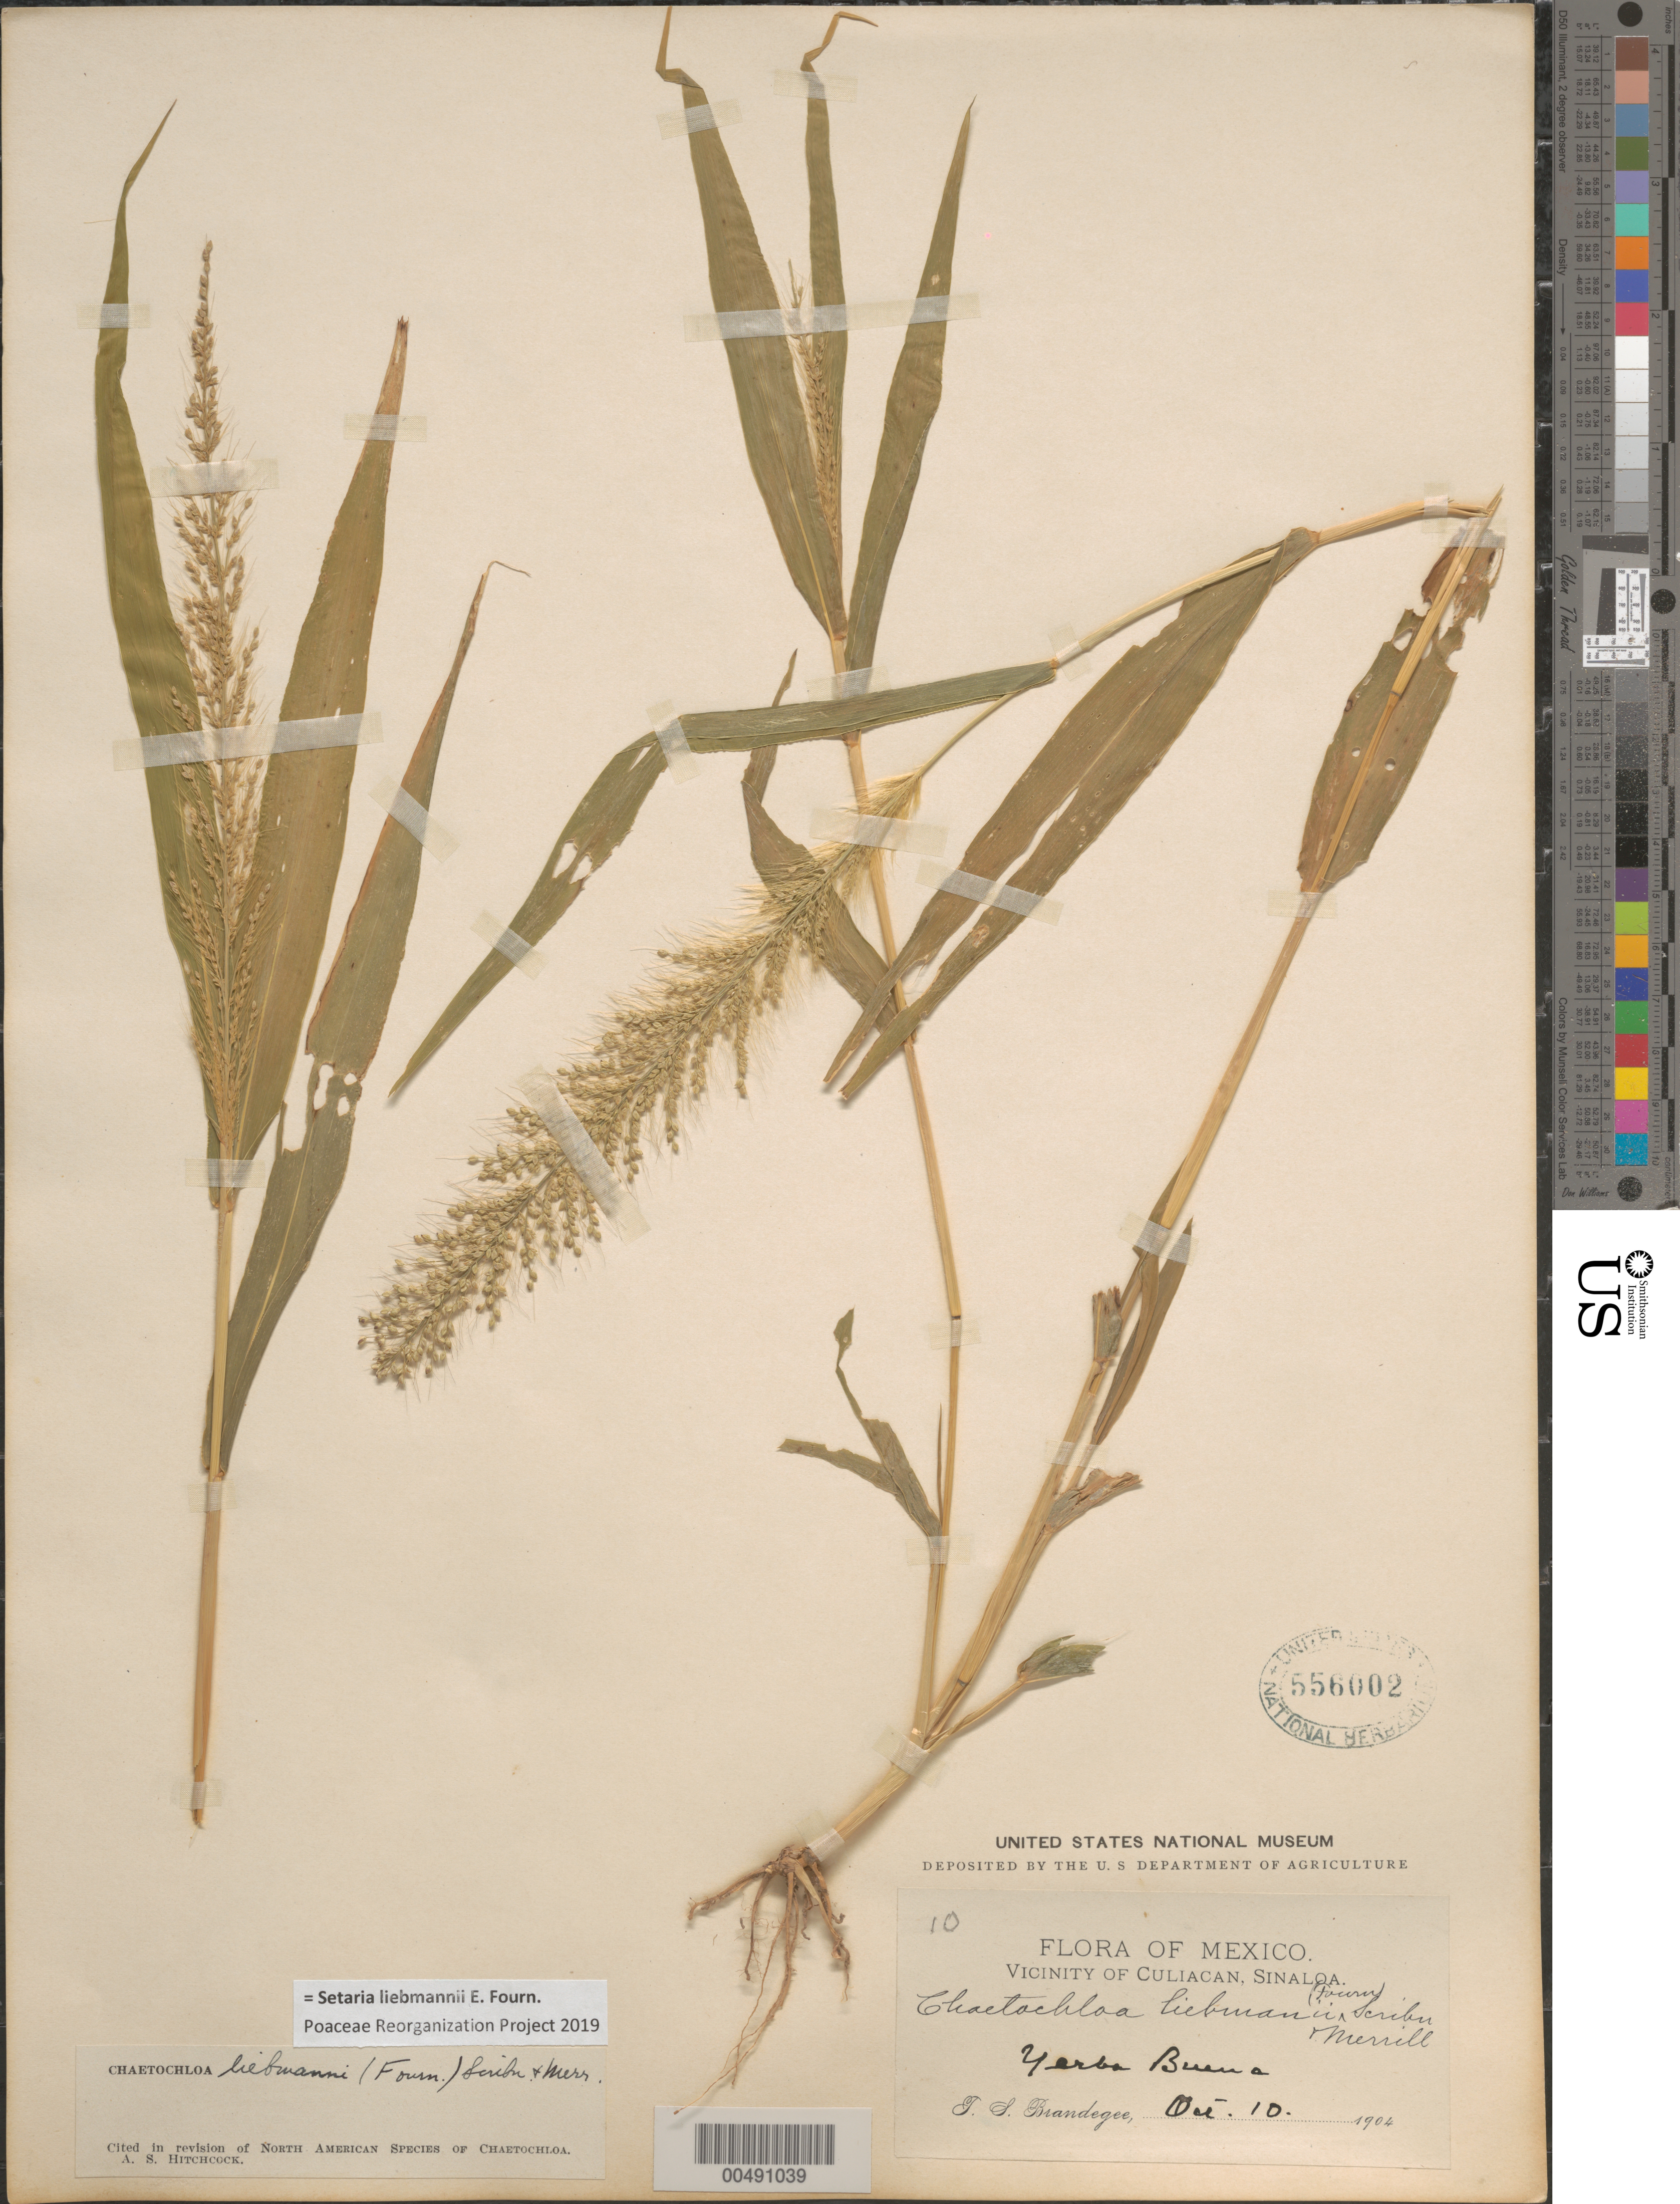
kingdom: Plantae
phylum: Tracheophyta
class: Liliopsida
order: Poales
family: Poaceae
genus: Setaria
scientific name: Setaria liebmannii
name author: E. Fourn.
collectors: T. S. Brandegee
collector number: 10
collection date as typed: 10 Oct 1904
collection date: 1904-10-10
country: Mexico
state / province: Sinaloa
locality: Vicinity of Culiacan, Yerba Buena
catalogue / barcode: US 556002